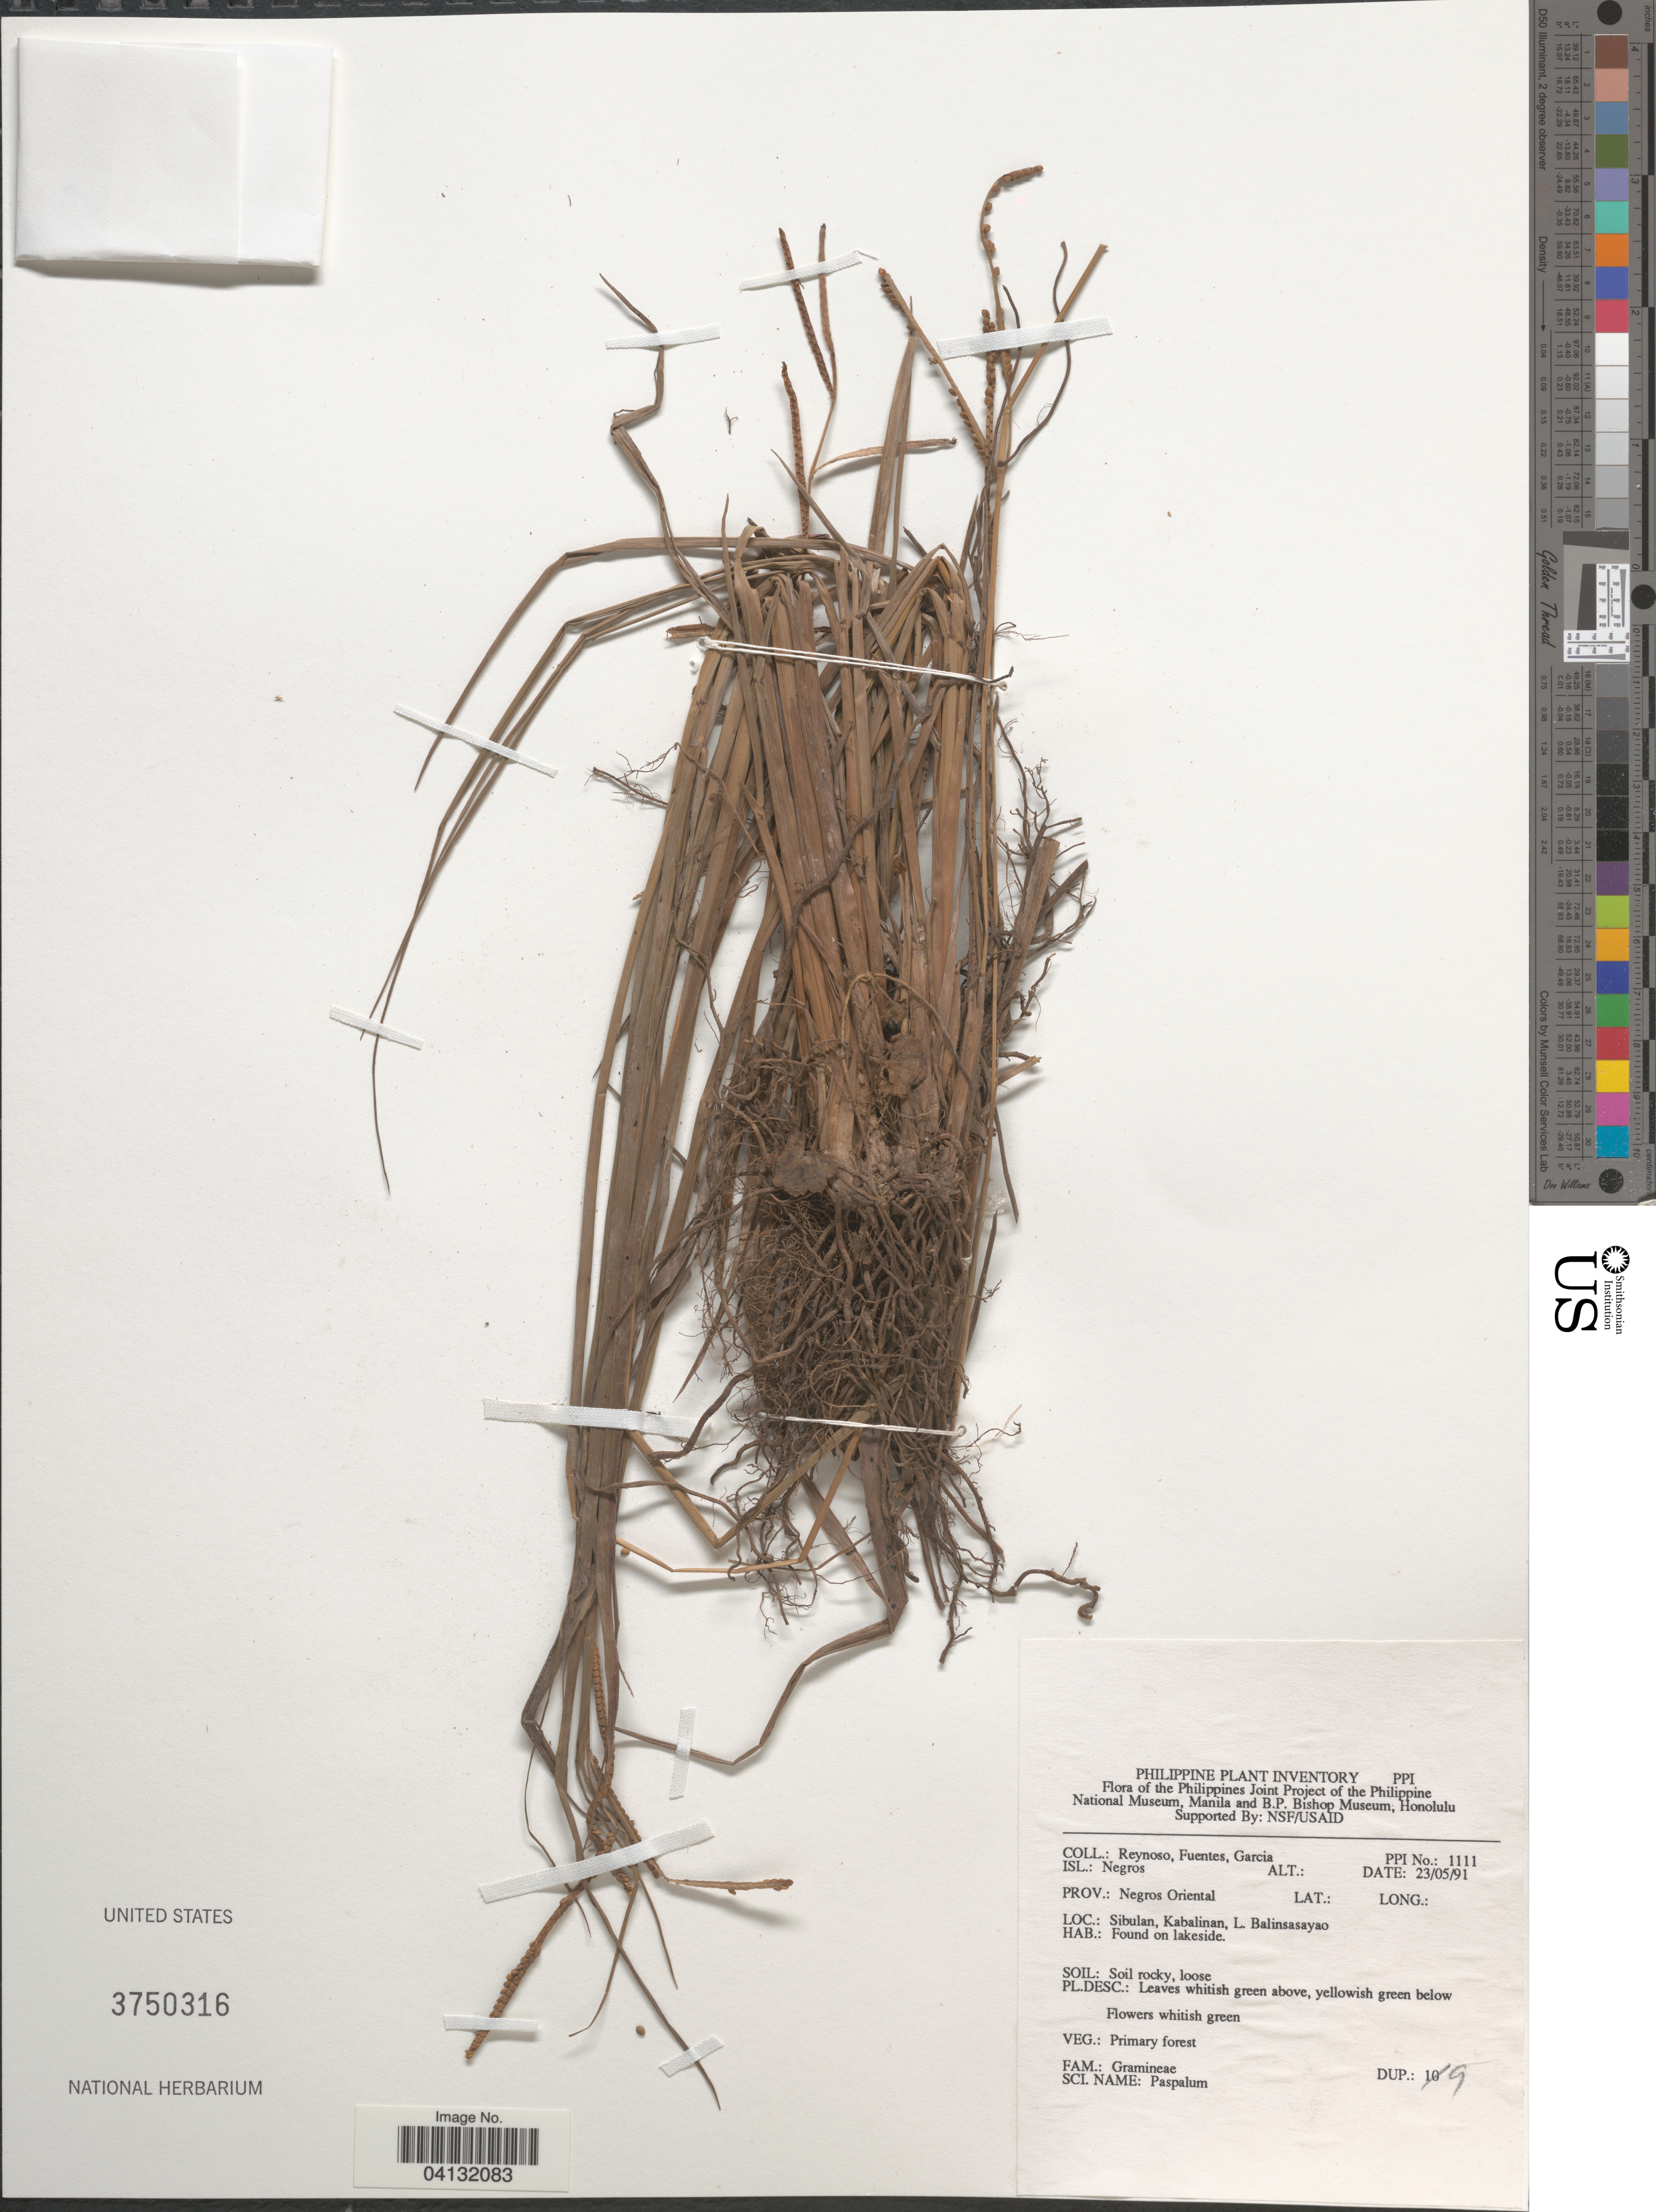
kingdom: Plantae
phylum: Tracheophyta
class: Liliopsida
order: Poales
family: Poaceae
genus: Paspalum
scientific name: Paspalum sp.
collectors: E. Reynoso, -. Fuentes & H. Garcia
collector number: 1111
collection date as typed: Transcribed d/m/y: 23/5/91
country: Philippines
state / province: Central Visayas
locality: Isl.: Negros. Prov.: Negros Oriental. Sibulan, Kabalinan, L. Balinsasayao.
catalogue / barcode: US 3750316